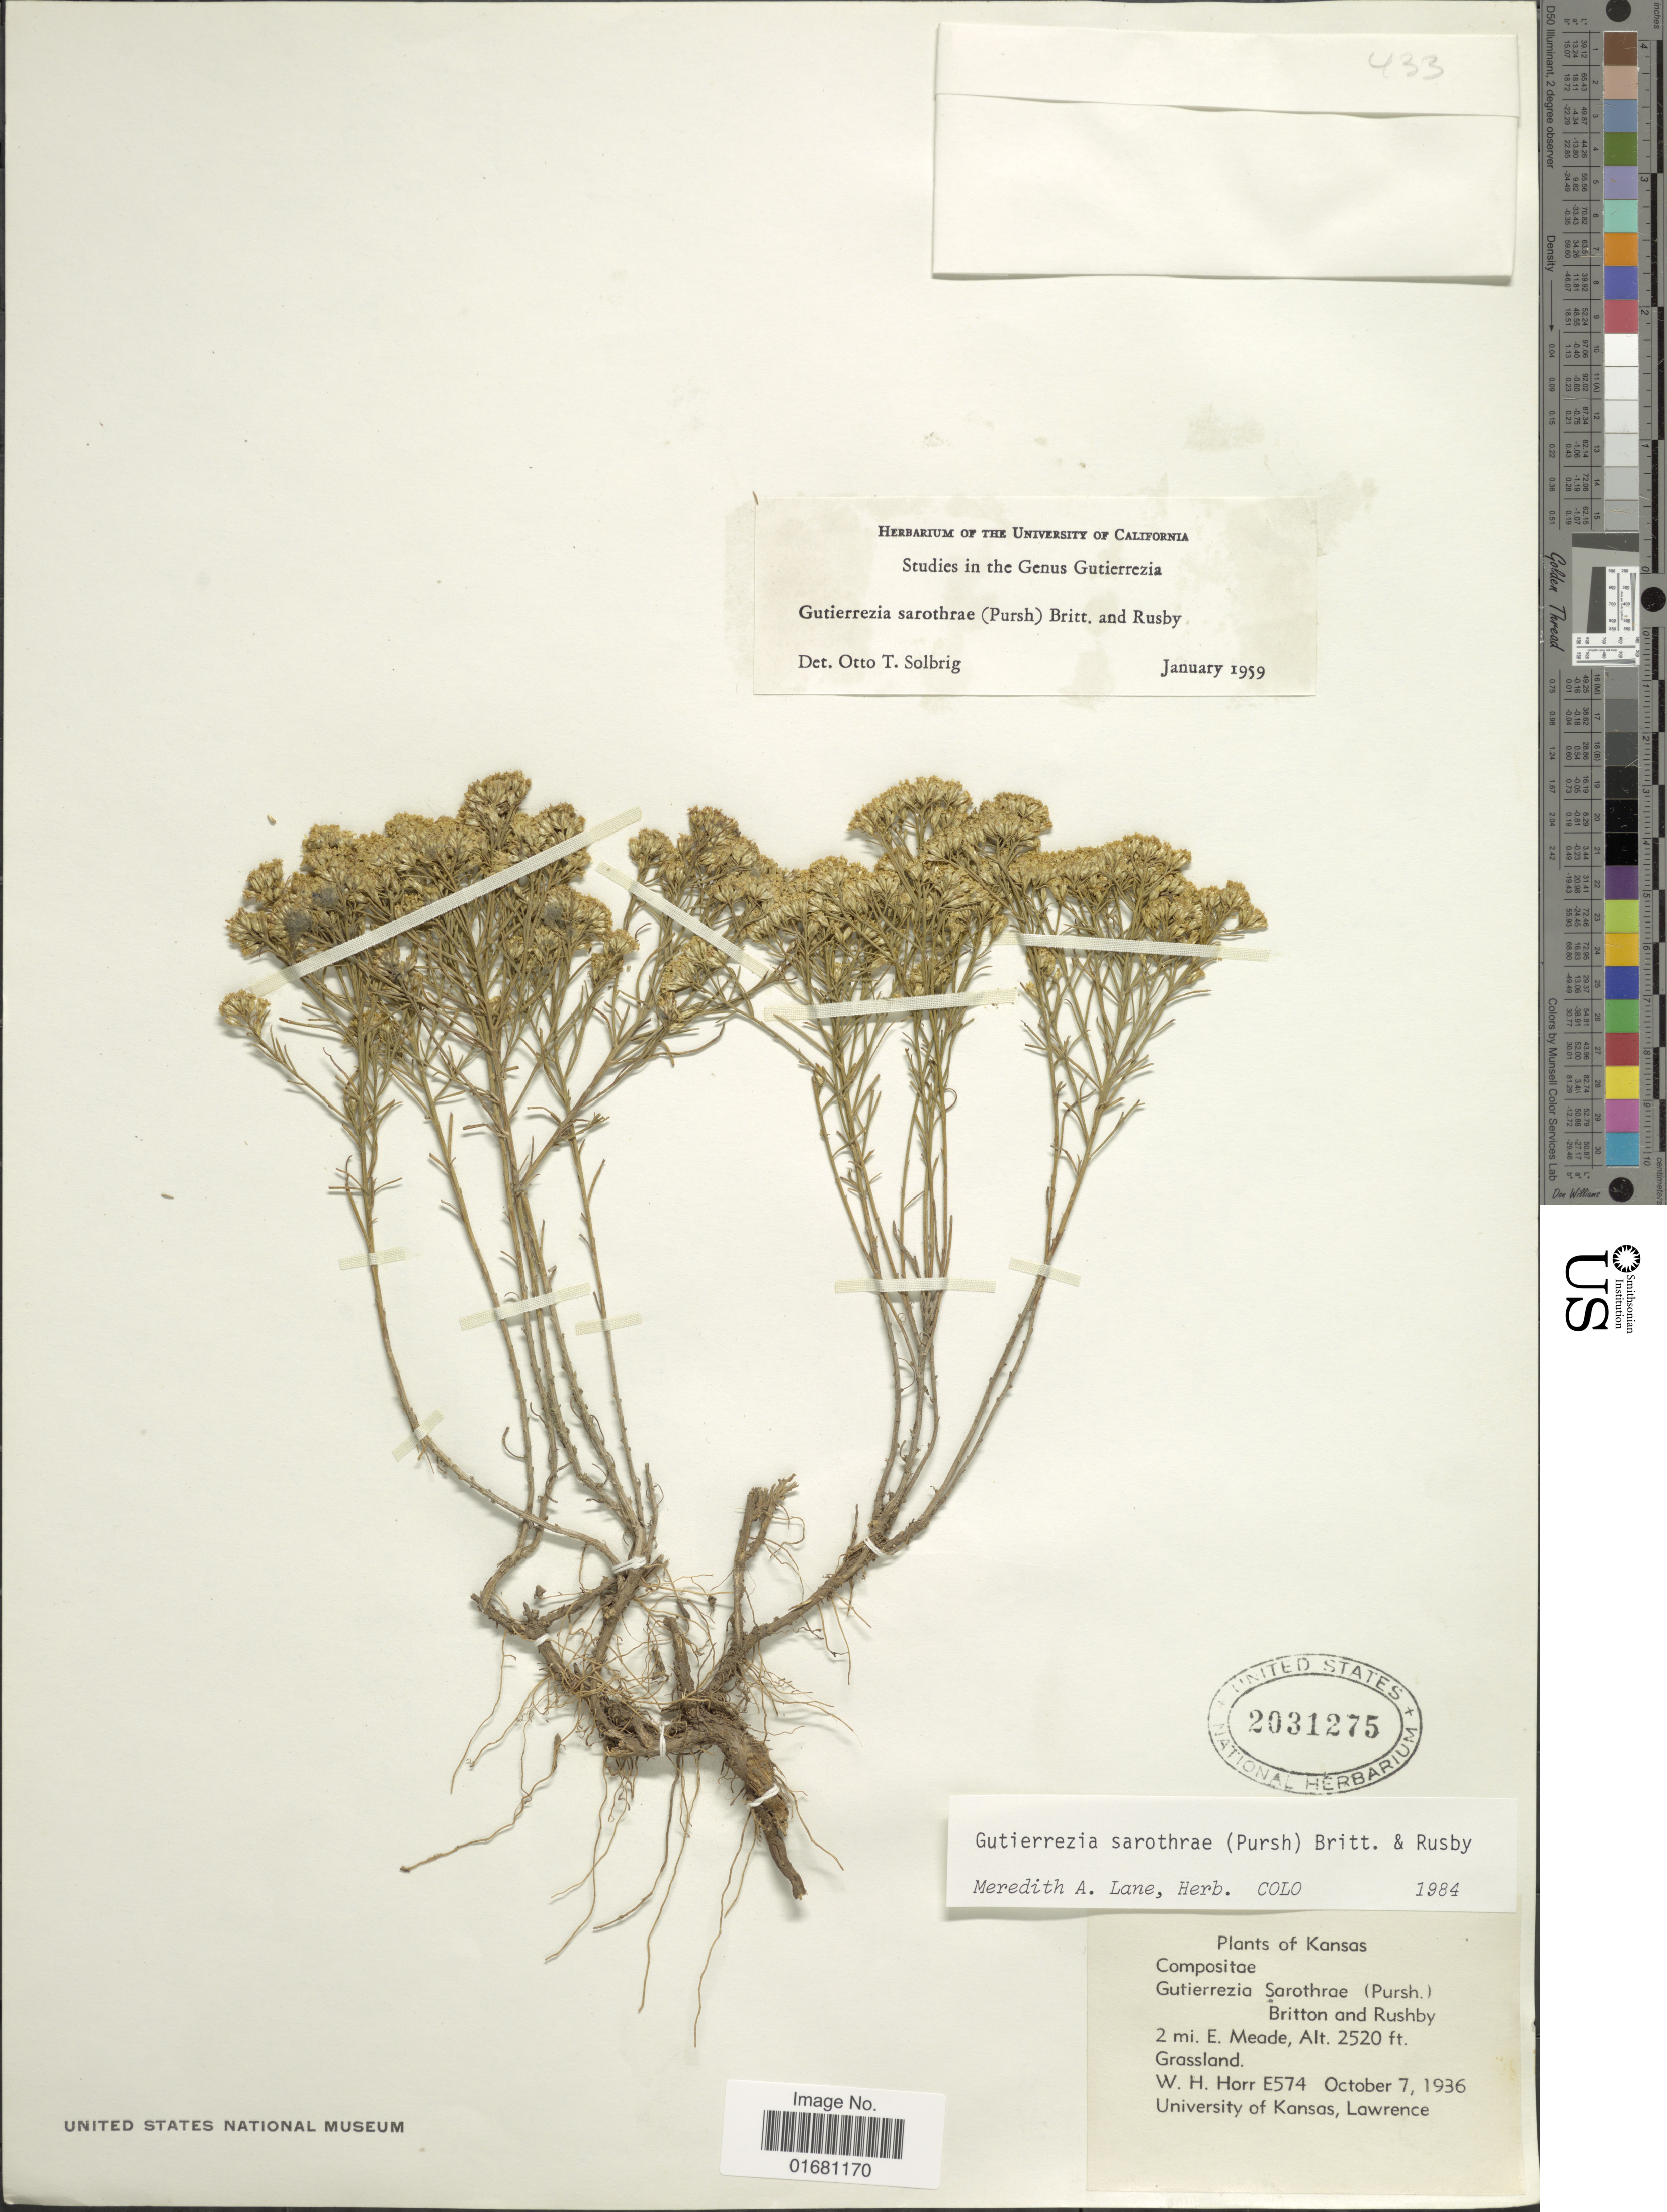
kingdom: Plantae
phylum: Tracheophyta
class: Magnoliopsida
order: Asterales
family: Asteraceae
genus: Gutierrezia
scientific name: Gutierrezia sarothrae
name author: (Pursh) Britton & Rusby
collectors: W. H. Horr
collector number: E574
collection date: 1936-10-07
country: United States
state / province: Kansas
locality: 2 mi. E. Meade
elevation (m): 768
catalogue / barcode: US 2031275